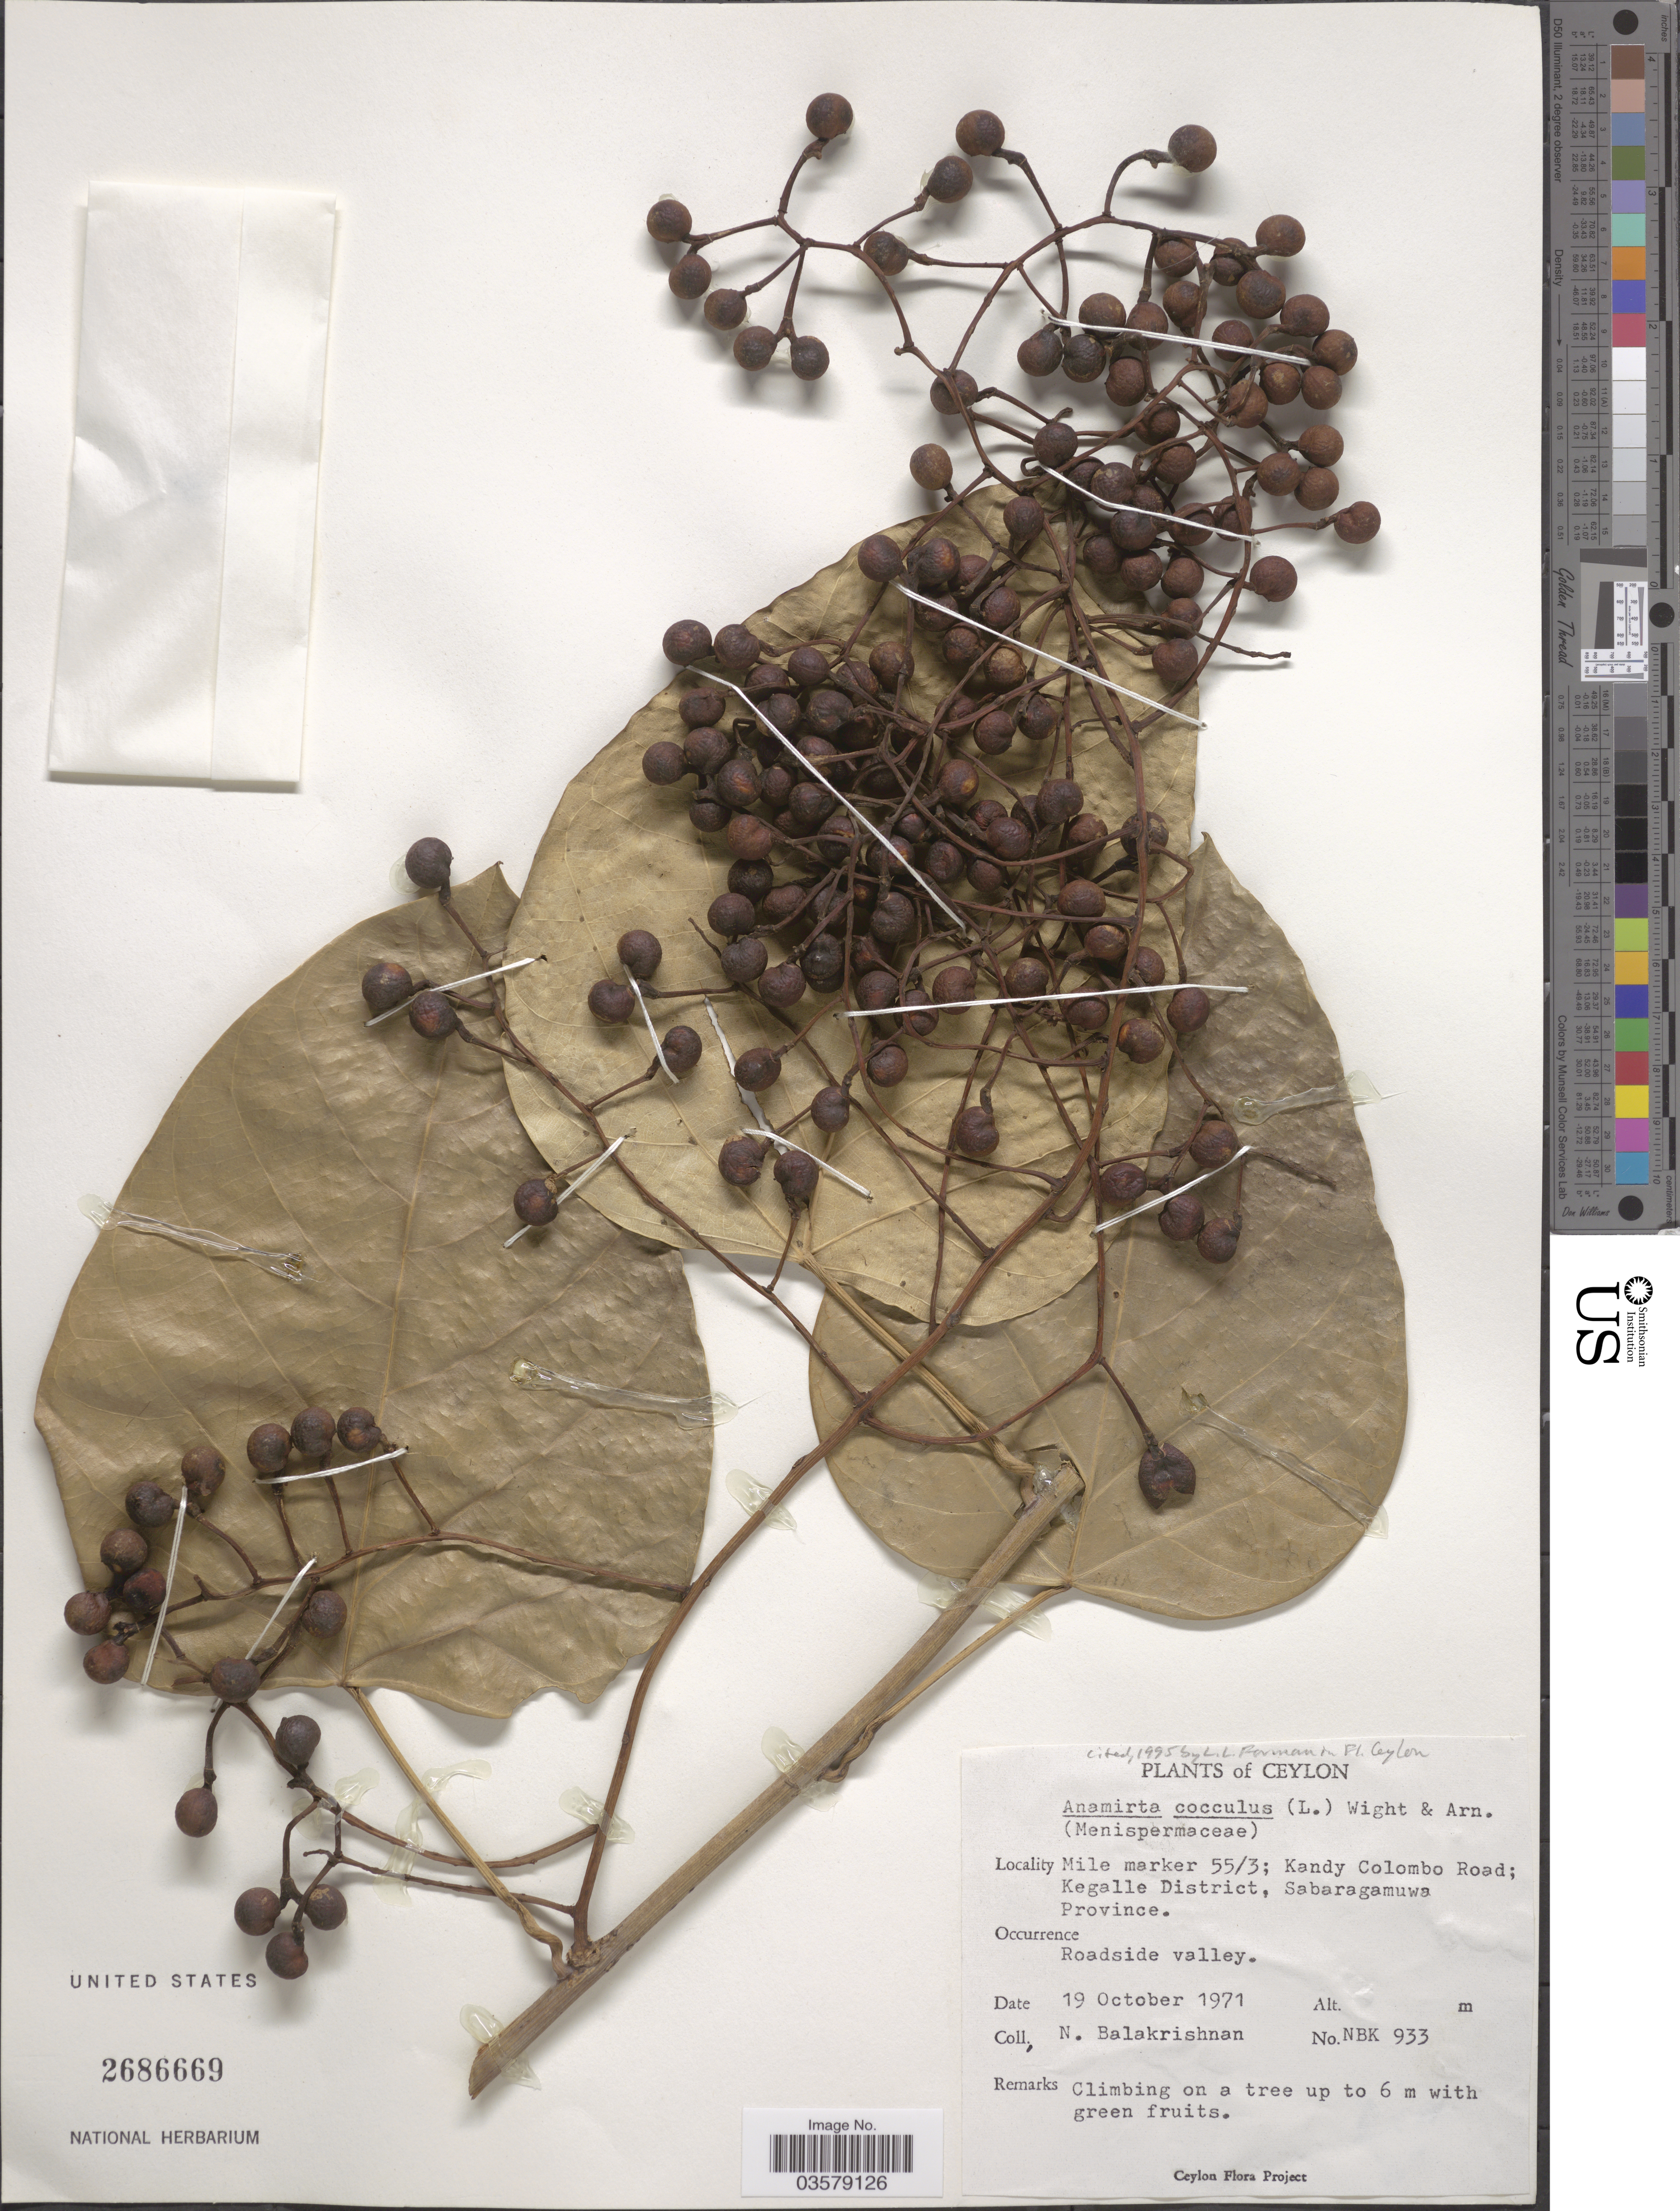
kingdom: Plantae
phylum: Tracheophyta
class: Magnoliopsida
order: Ranunculales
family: Menispermaceae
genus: Anamirta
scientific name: Anamirta cocculus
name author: (L.) Wight & Arn.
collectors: N. Balakrishnan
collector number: NBK933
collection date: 1971-10-19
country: Sri Lanka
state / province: Sabaragamuwa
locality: Ceylon. Mile marker 55/3; Kandy Colombo Road; Kegalle District. Roadside valley.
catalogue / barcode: US 2686669